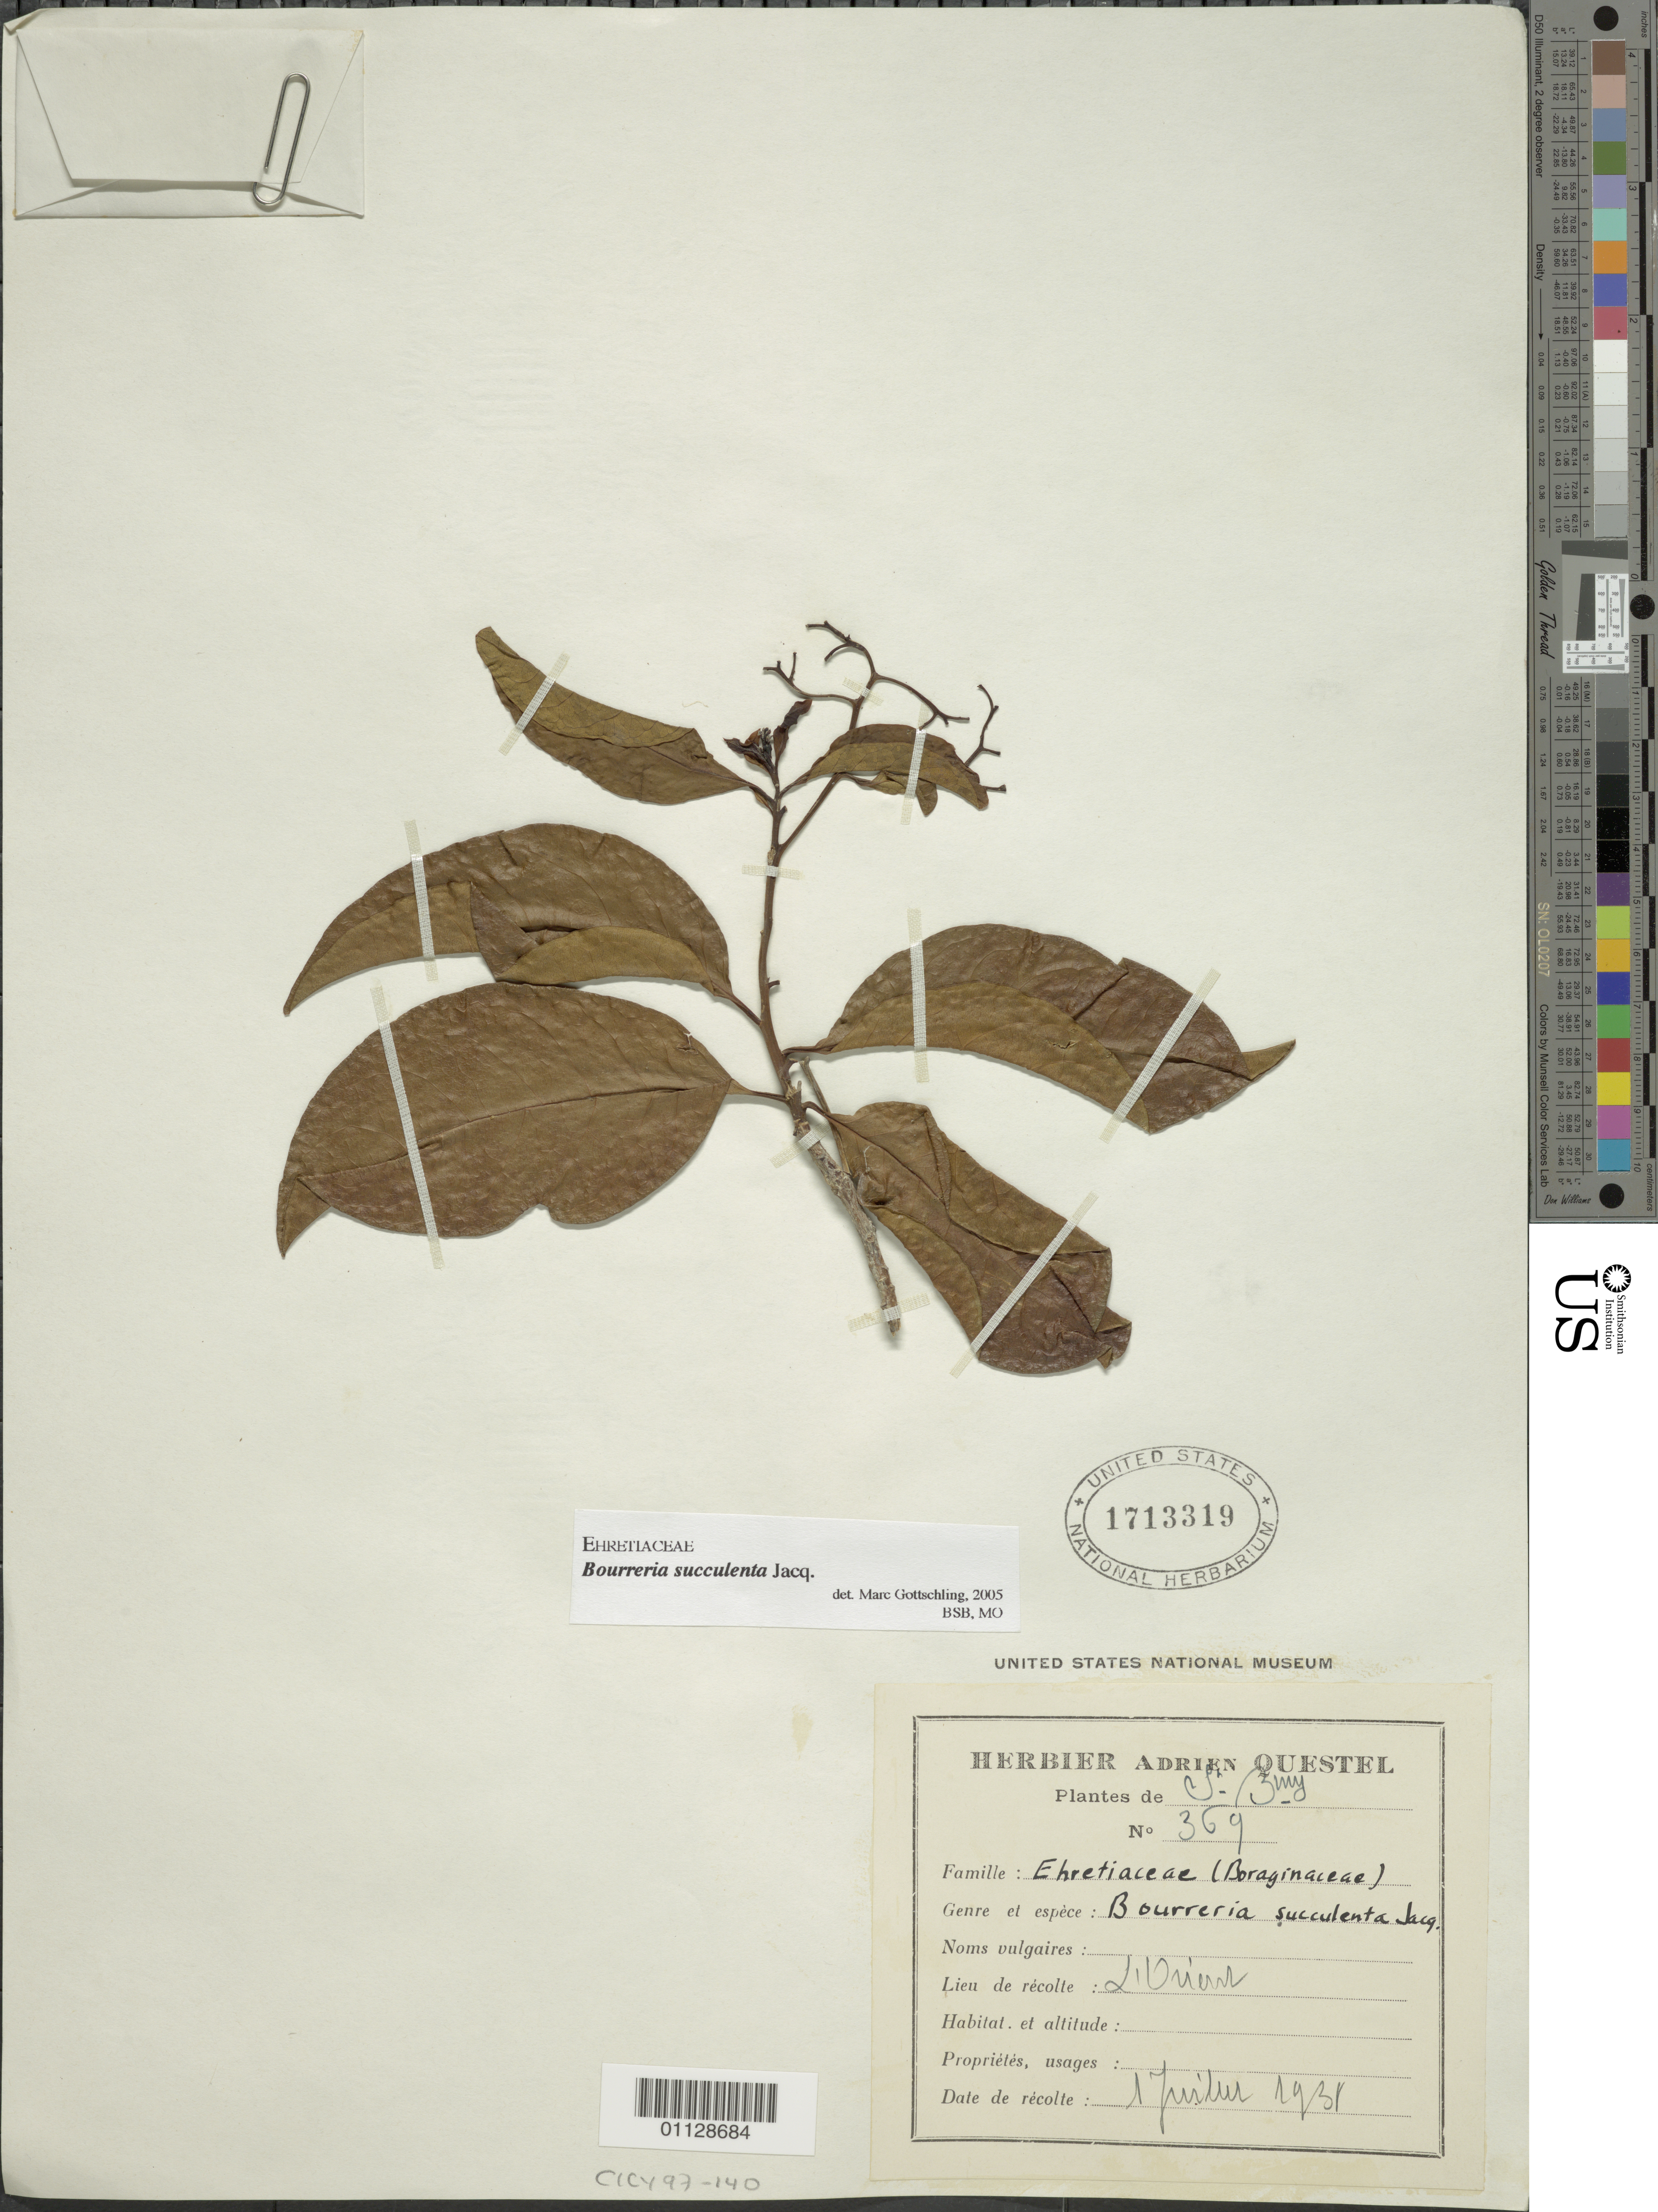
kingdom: Plantae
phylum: Tracheophyta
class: Magnoliopsida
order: Boraginales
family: Ehretiaceae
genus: Bourreria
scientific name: Bourreria succulenta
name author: Jacq.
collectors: A. Questel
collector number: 369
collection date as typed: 01 Jul 1938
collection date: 1938-07-01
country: Saint Barthélemy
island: St. Barthélemy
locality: L'Orient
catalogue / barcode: US 1713319